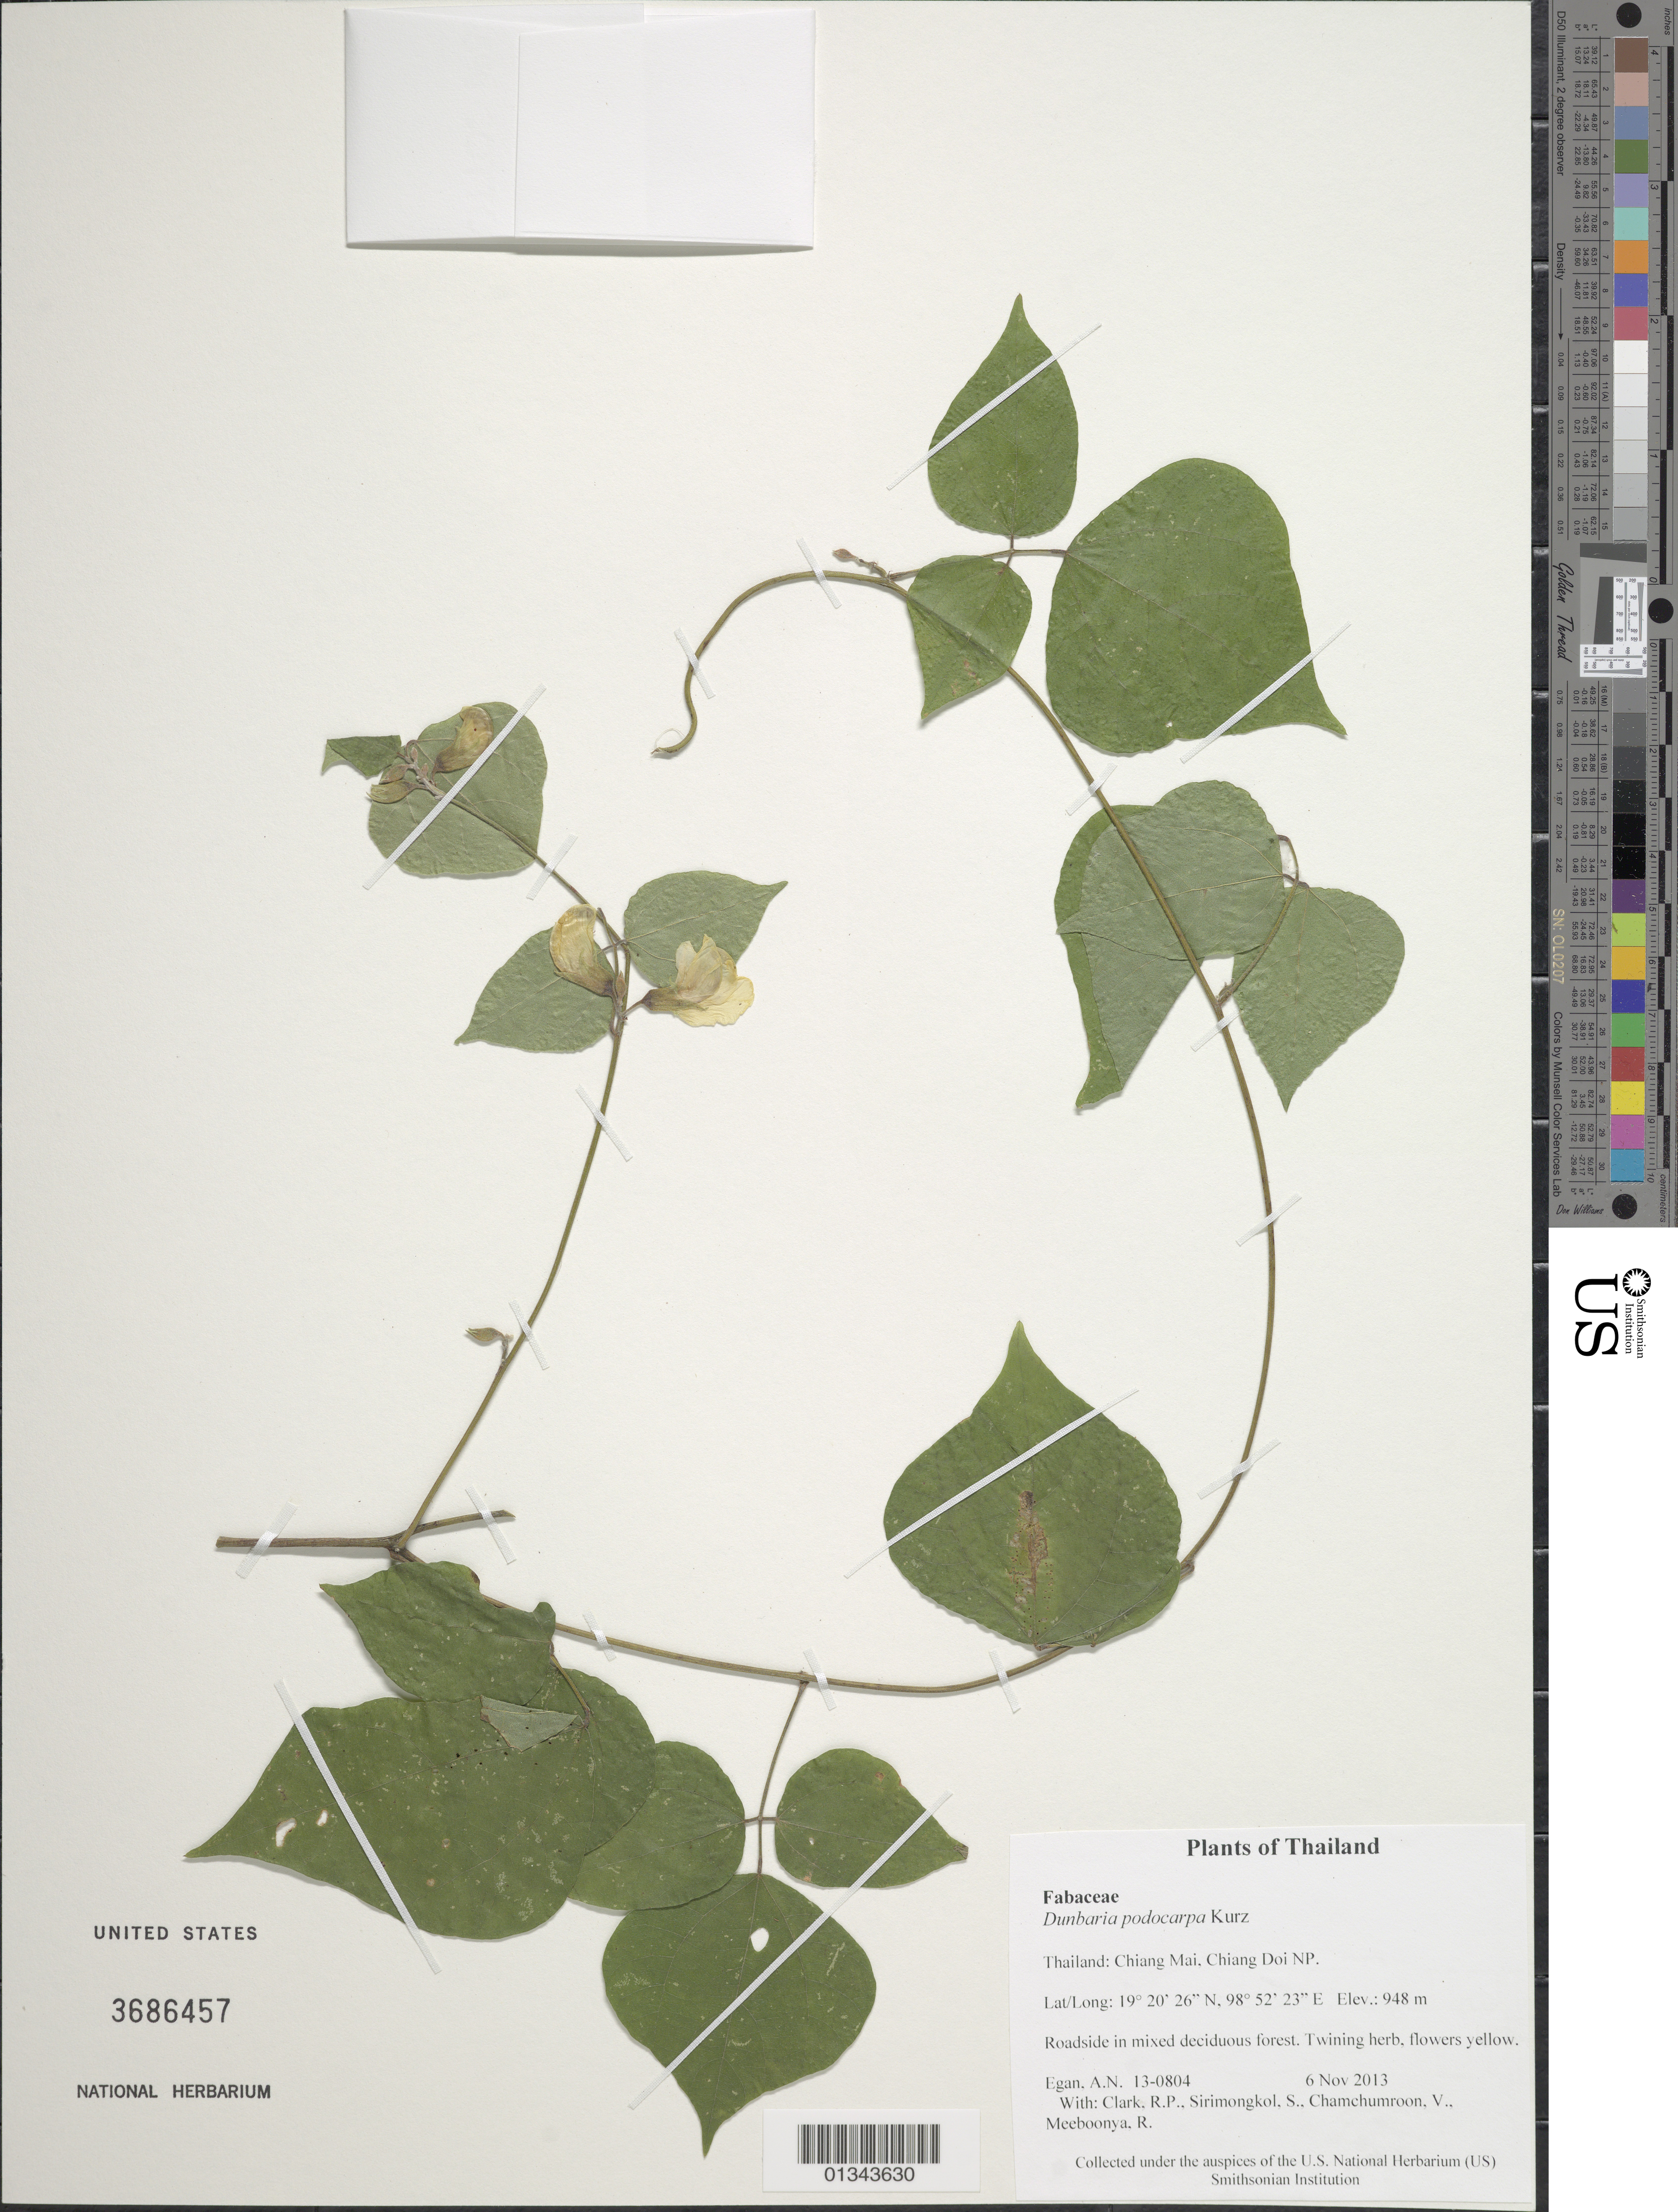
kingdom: Plantae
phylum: Tracheophyta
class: Magnoliopsida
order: Fabales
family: Fabaceae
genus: Dunbaria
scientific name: Dunbaria podocarpa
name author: Kurz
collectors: A. N. Egan, R. P. Clark, S. Sirimongkol, V. Chamchumroon & R. Meeboonya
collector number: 13-0804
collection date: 2013-11-06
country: Thailand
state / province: Chiang Mai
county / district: Mueang Chiang Mai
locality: Chiang Doi NP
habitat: Roadside in mixed deciduous forest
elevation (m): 948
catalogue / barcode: US 3686457